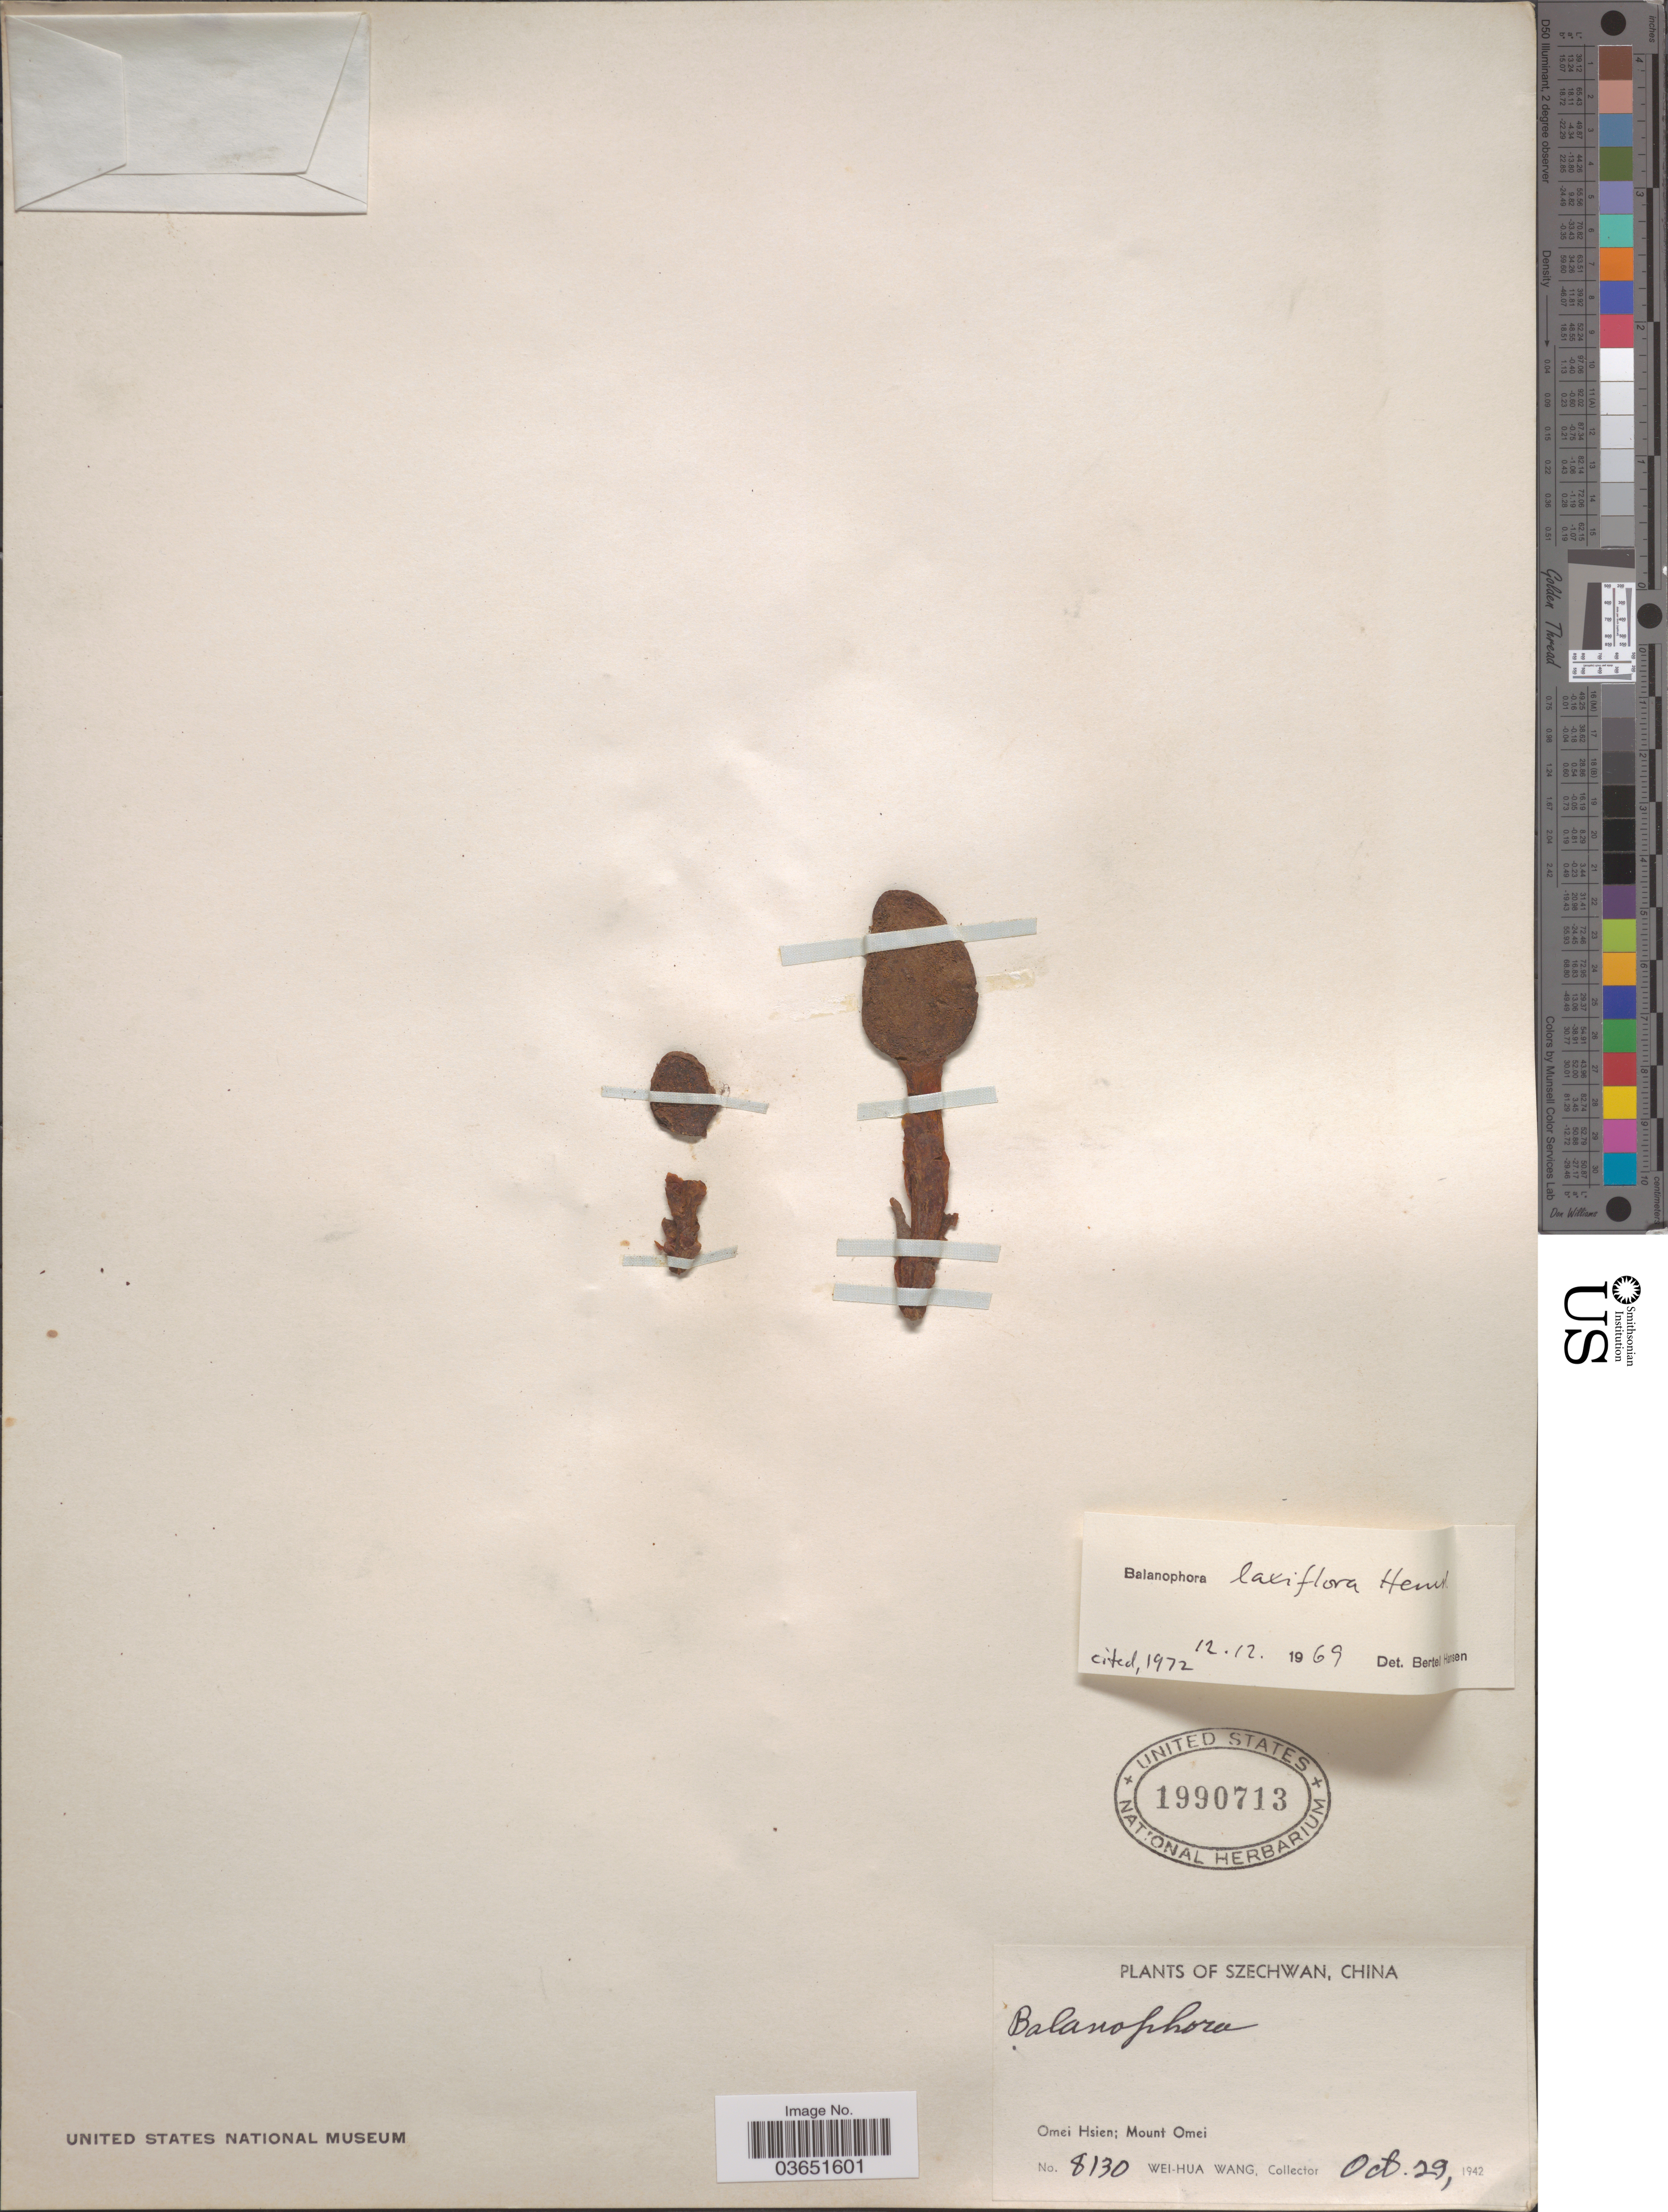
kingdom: Plantae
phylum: Tracheophyta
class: Magnoliopsida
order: Santalales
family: Balanophoraceae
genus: Balanophora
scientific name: Balanophora laxiflora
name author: Hemsl.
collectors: W. Wang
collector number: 8130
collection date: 1942-10-29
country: China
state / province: Sichuan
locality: Szechwan. Omei Hsien; Mount Omei.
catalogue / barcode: US 1990713